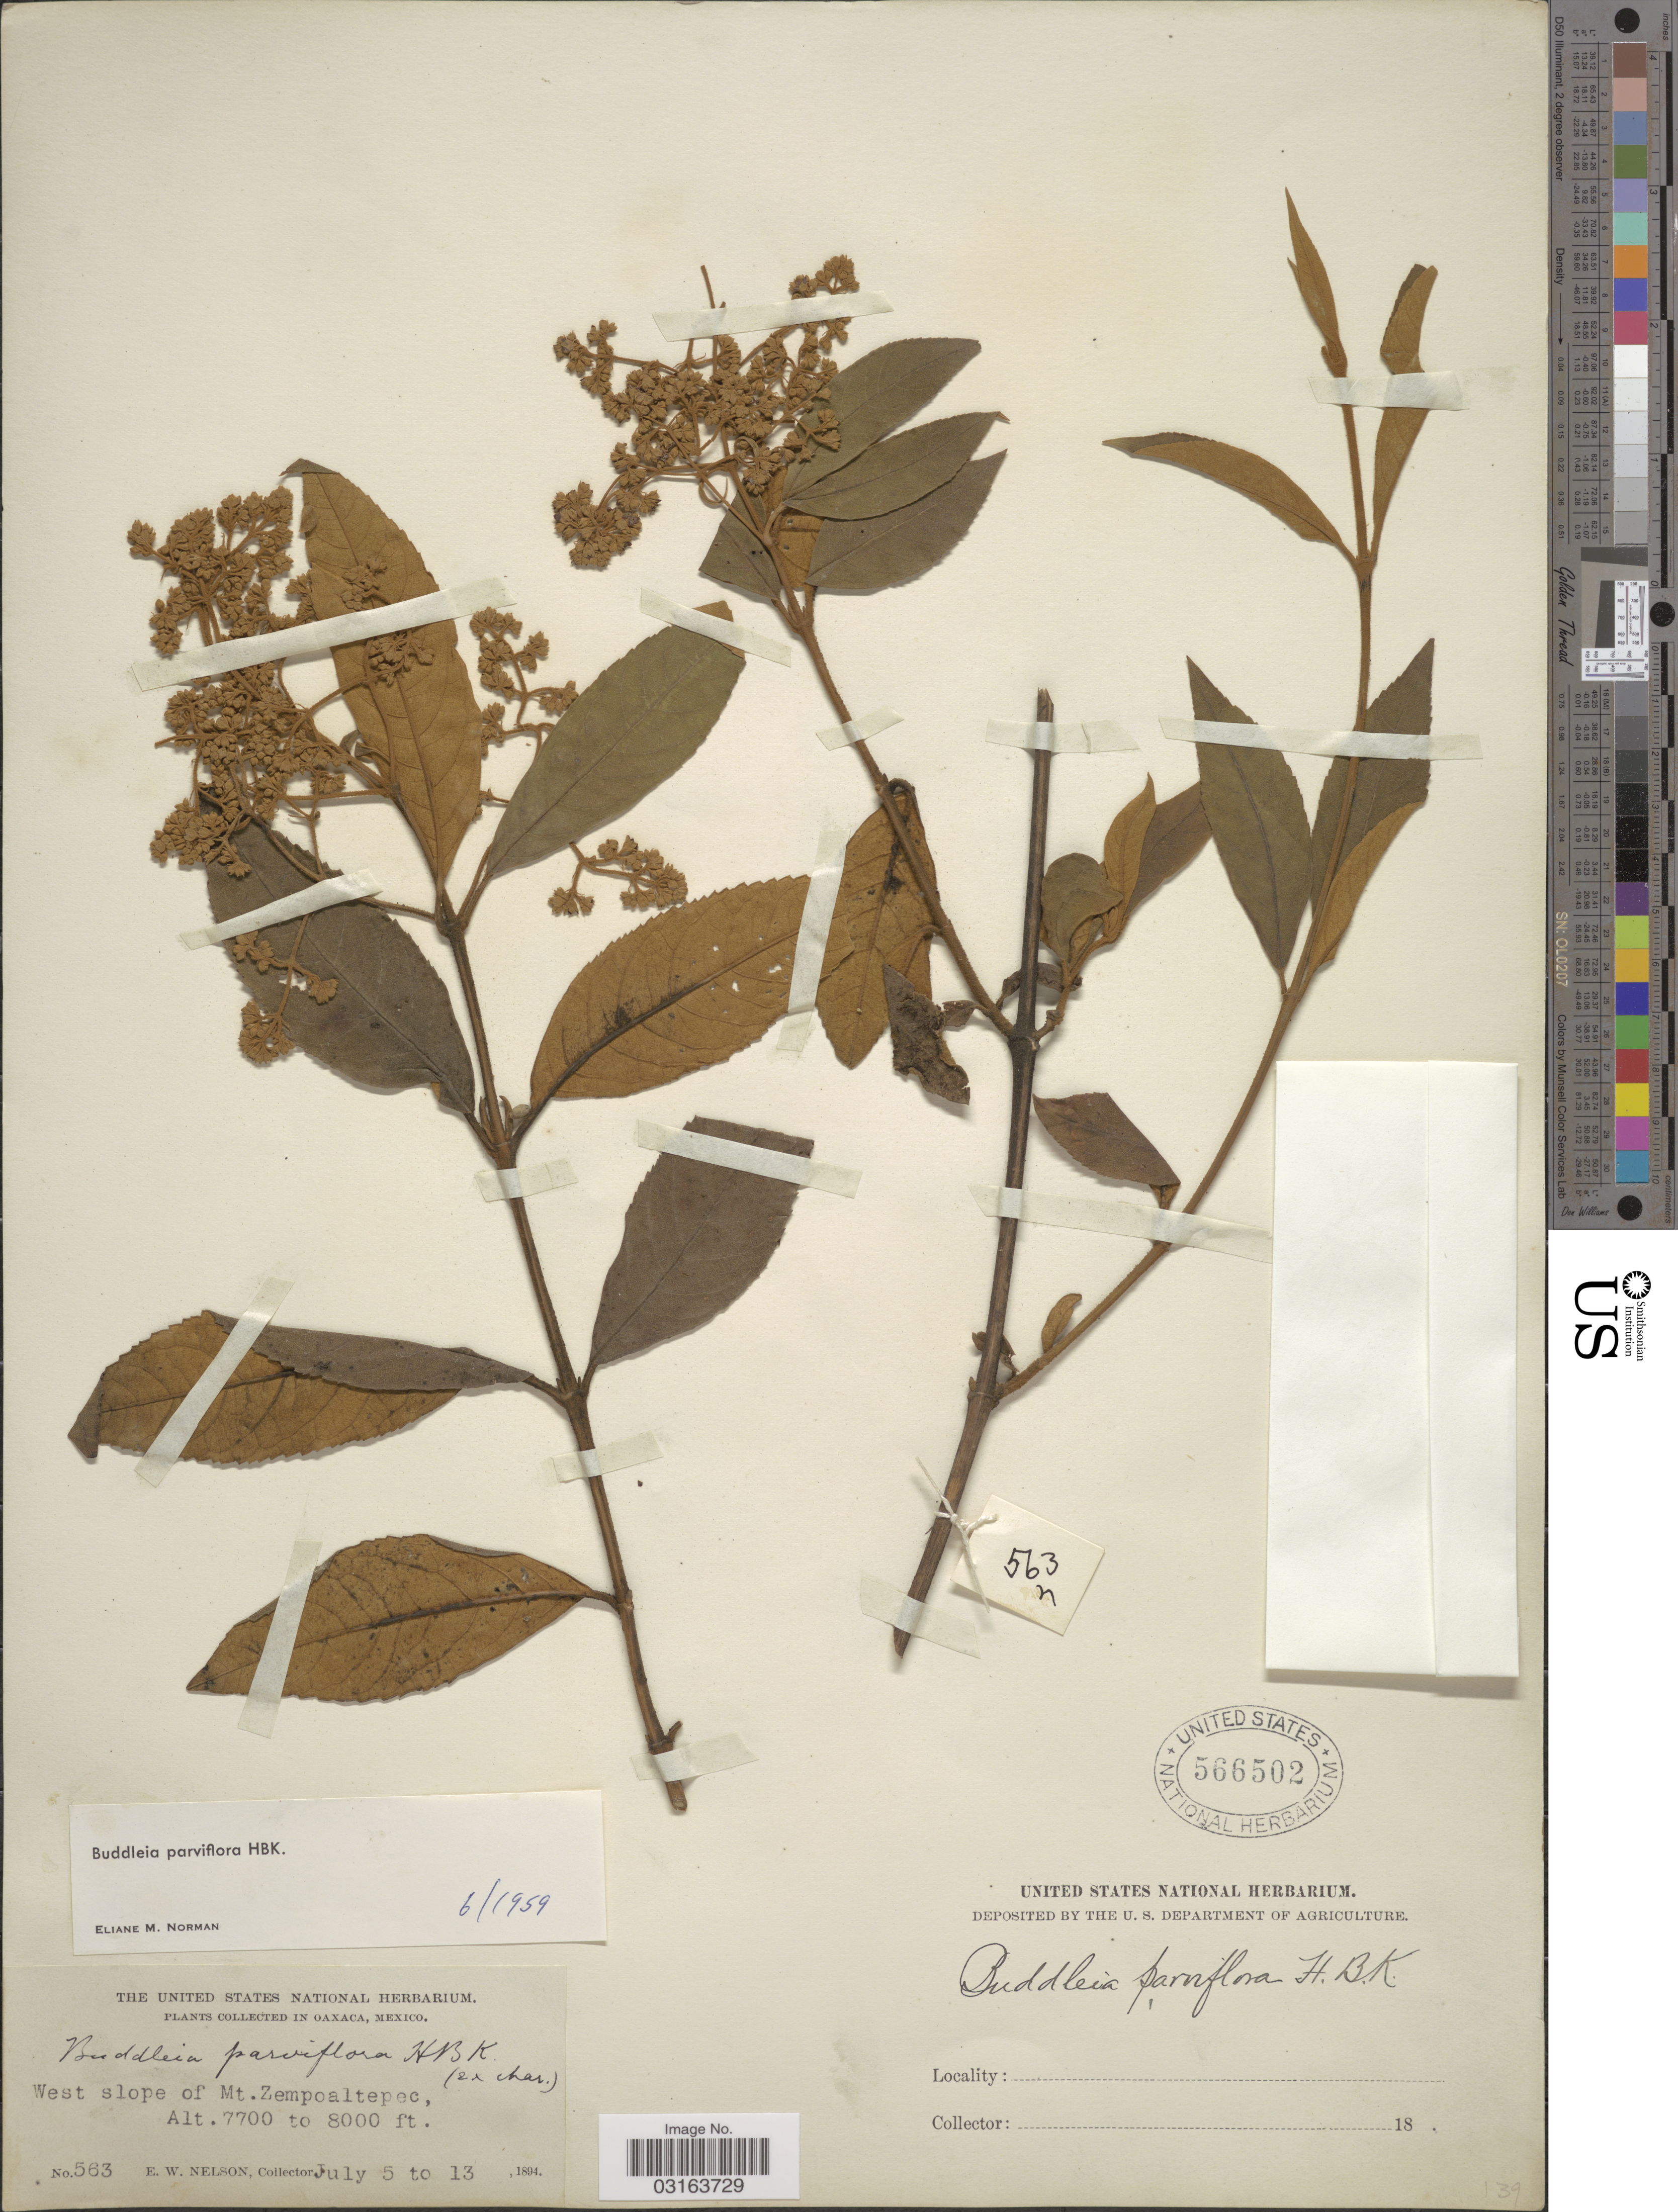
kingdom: Plantae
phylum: Tracheophyta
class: Magnoliopsida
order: Lamiales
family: Scrophulariaceae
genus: Buddleja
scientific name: Buddleja parviflora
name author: Kunth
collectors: E. W. Nelson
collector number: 563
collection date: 1894-07-05/1894-07-13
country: Mexico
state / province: Oaxaca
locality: West slope of Mt. Zempoaltepec.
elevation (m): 2347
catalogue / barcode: US 566502